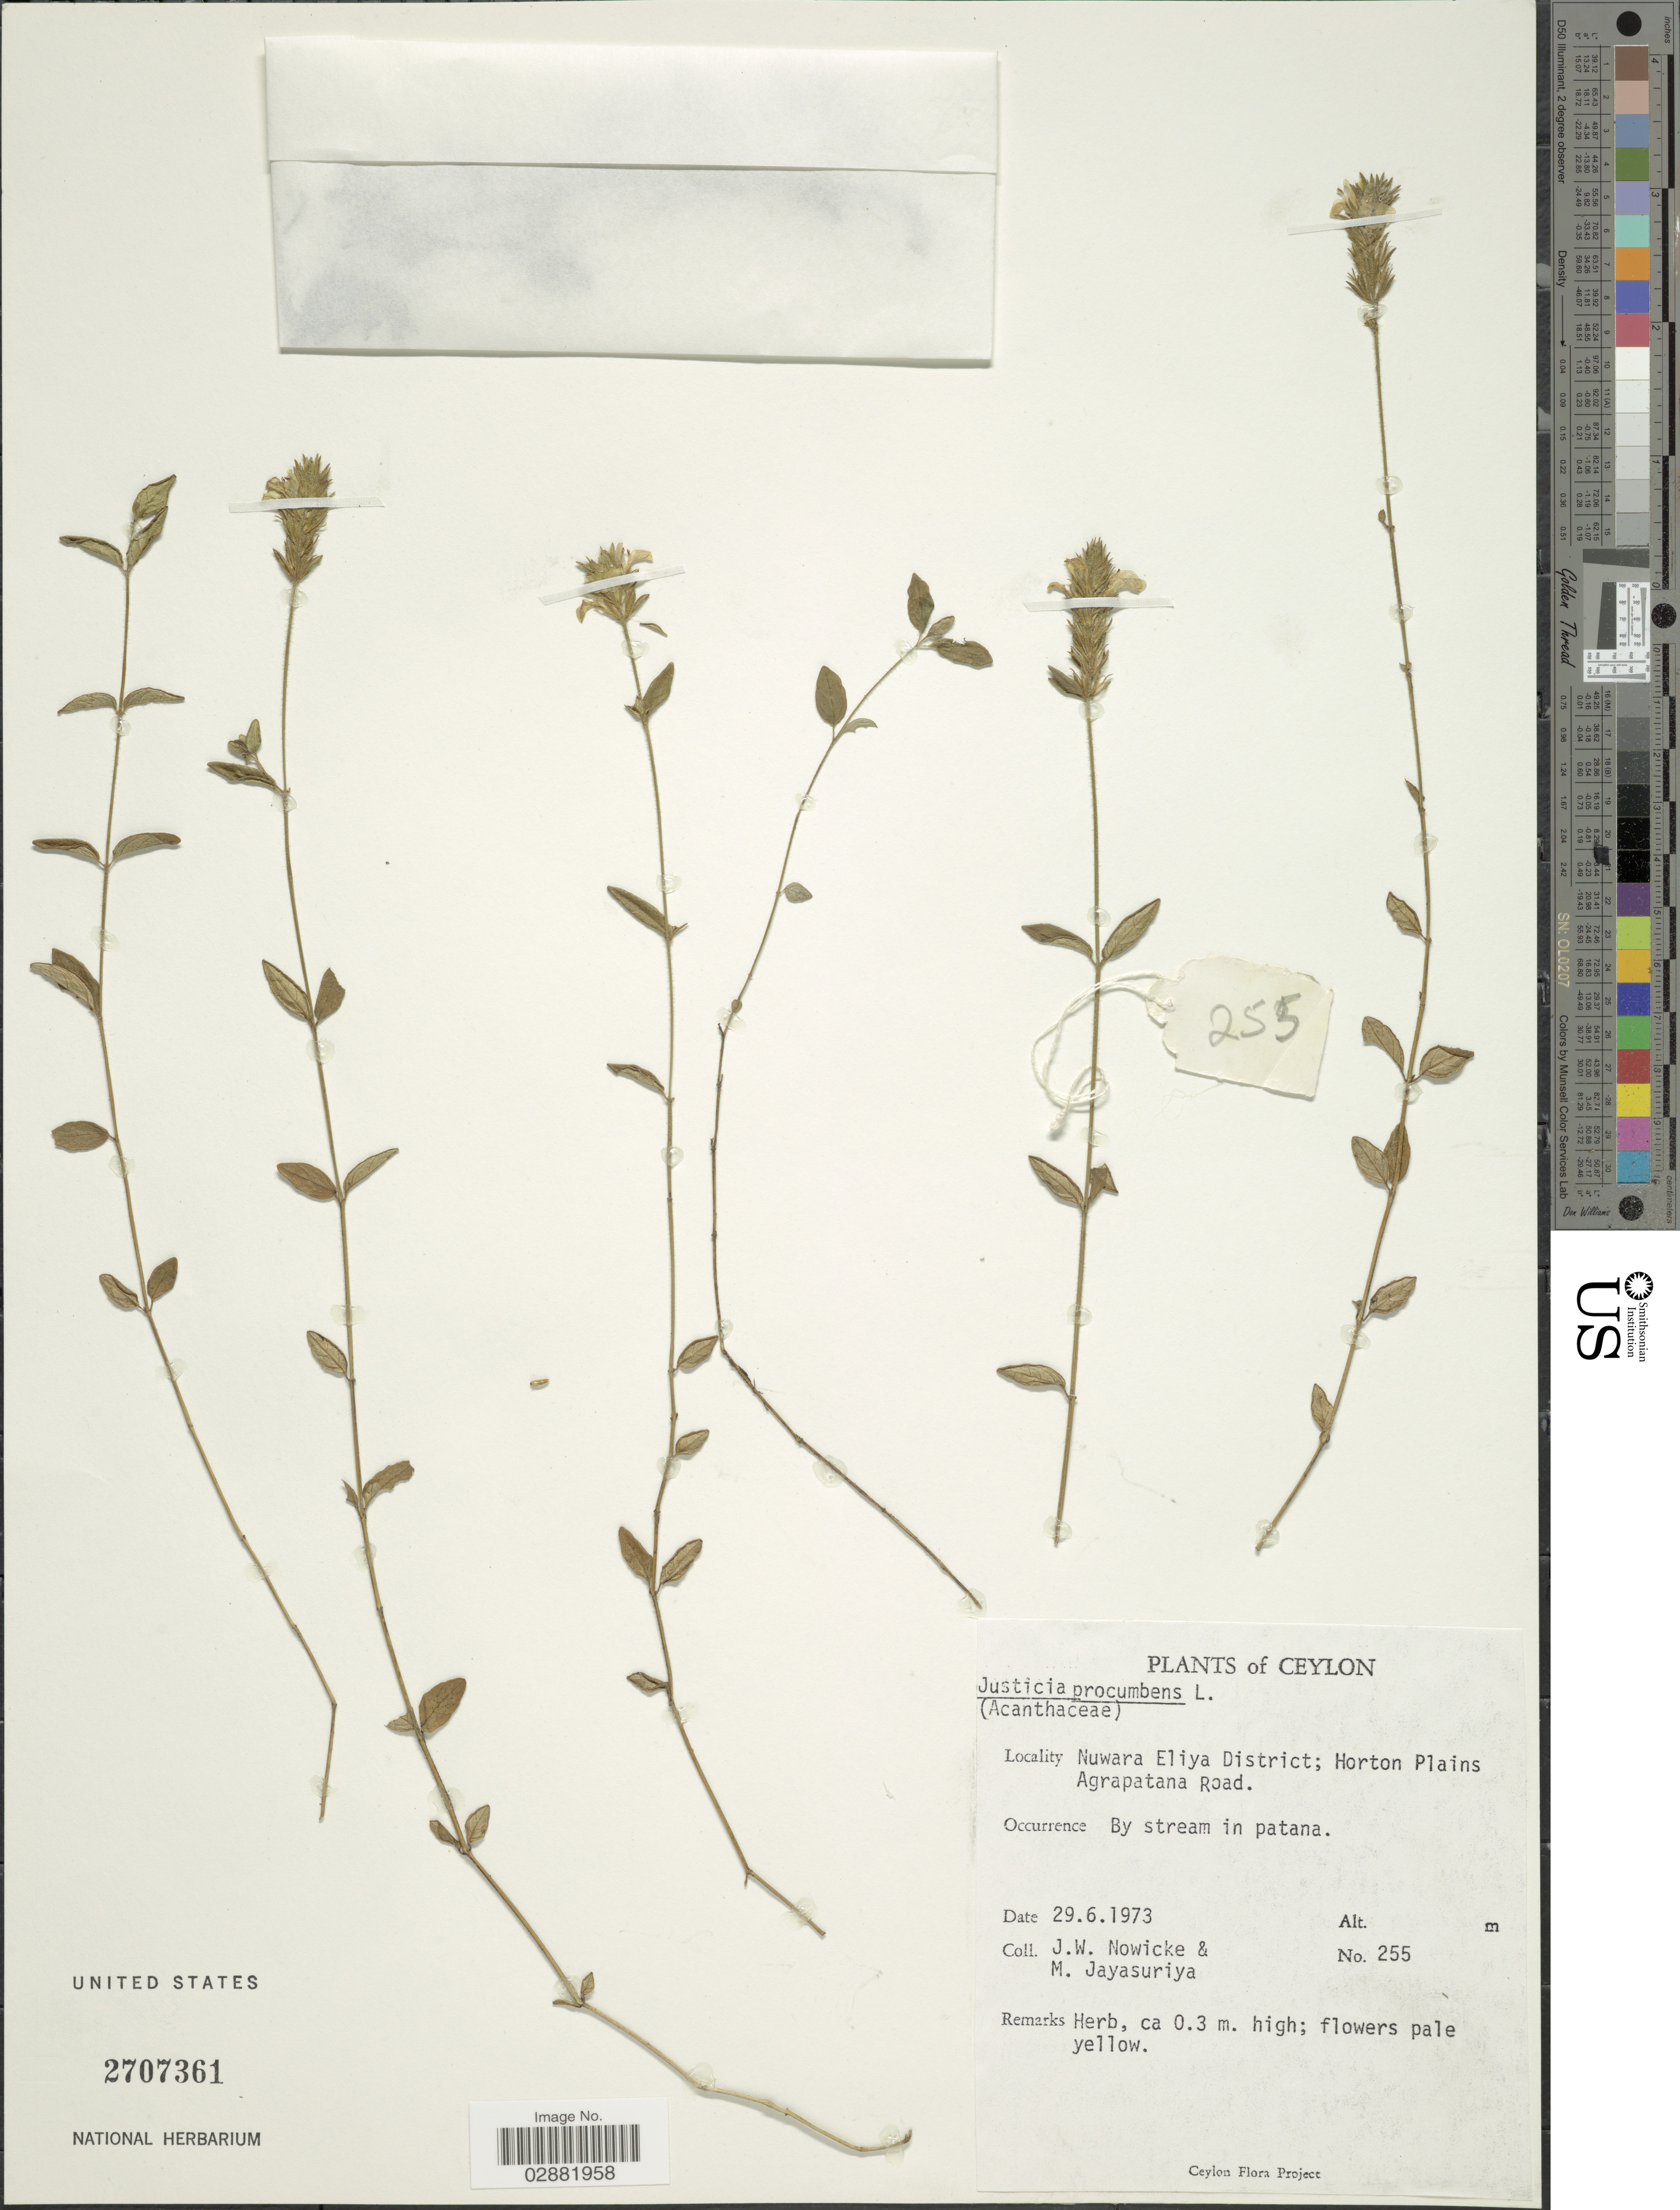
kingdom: Plantae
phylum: Tracheophyta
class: Magnoliopsida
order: Lamiales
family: Acanthaceae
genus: Justicia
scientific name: Justicia procumbens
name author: L.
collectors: J. W. Nowicke & M. Jayasuriya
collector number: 255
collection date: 1973-06-29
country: Sri Lanka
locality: Ceylon, Nuwara Eliya District, Horton Plains, Agrapatana Road.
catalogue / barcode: US 2707361